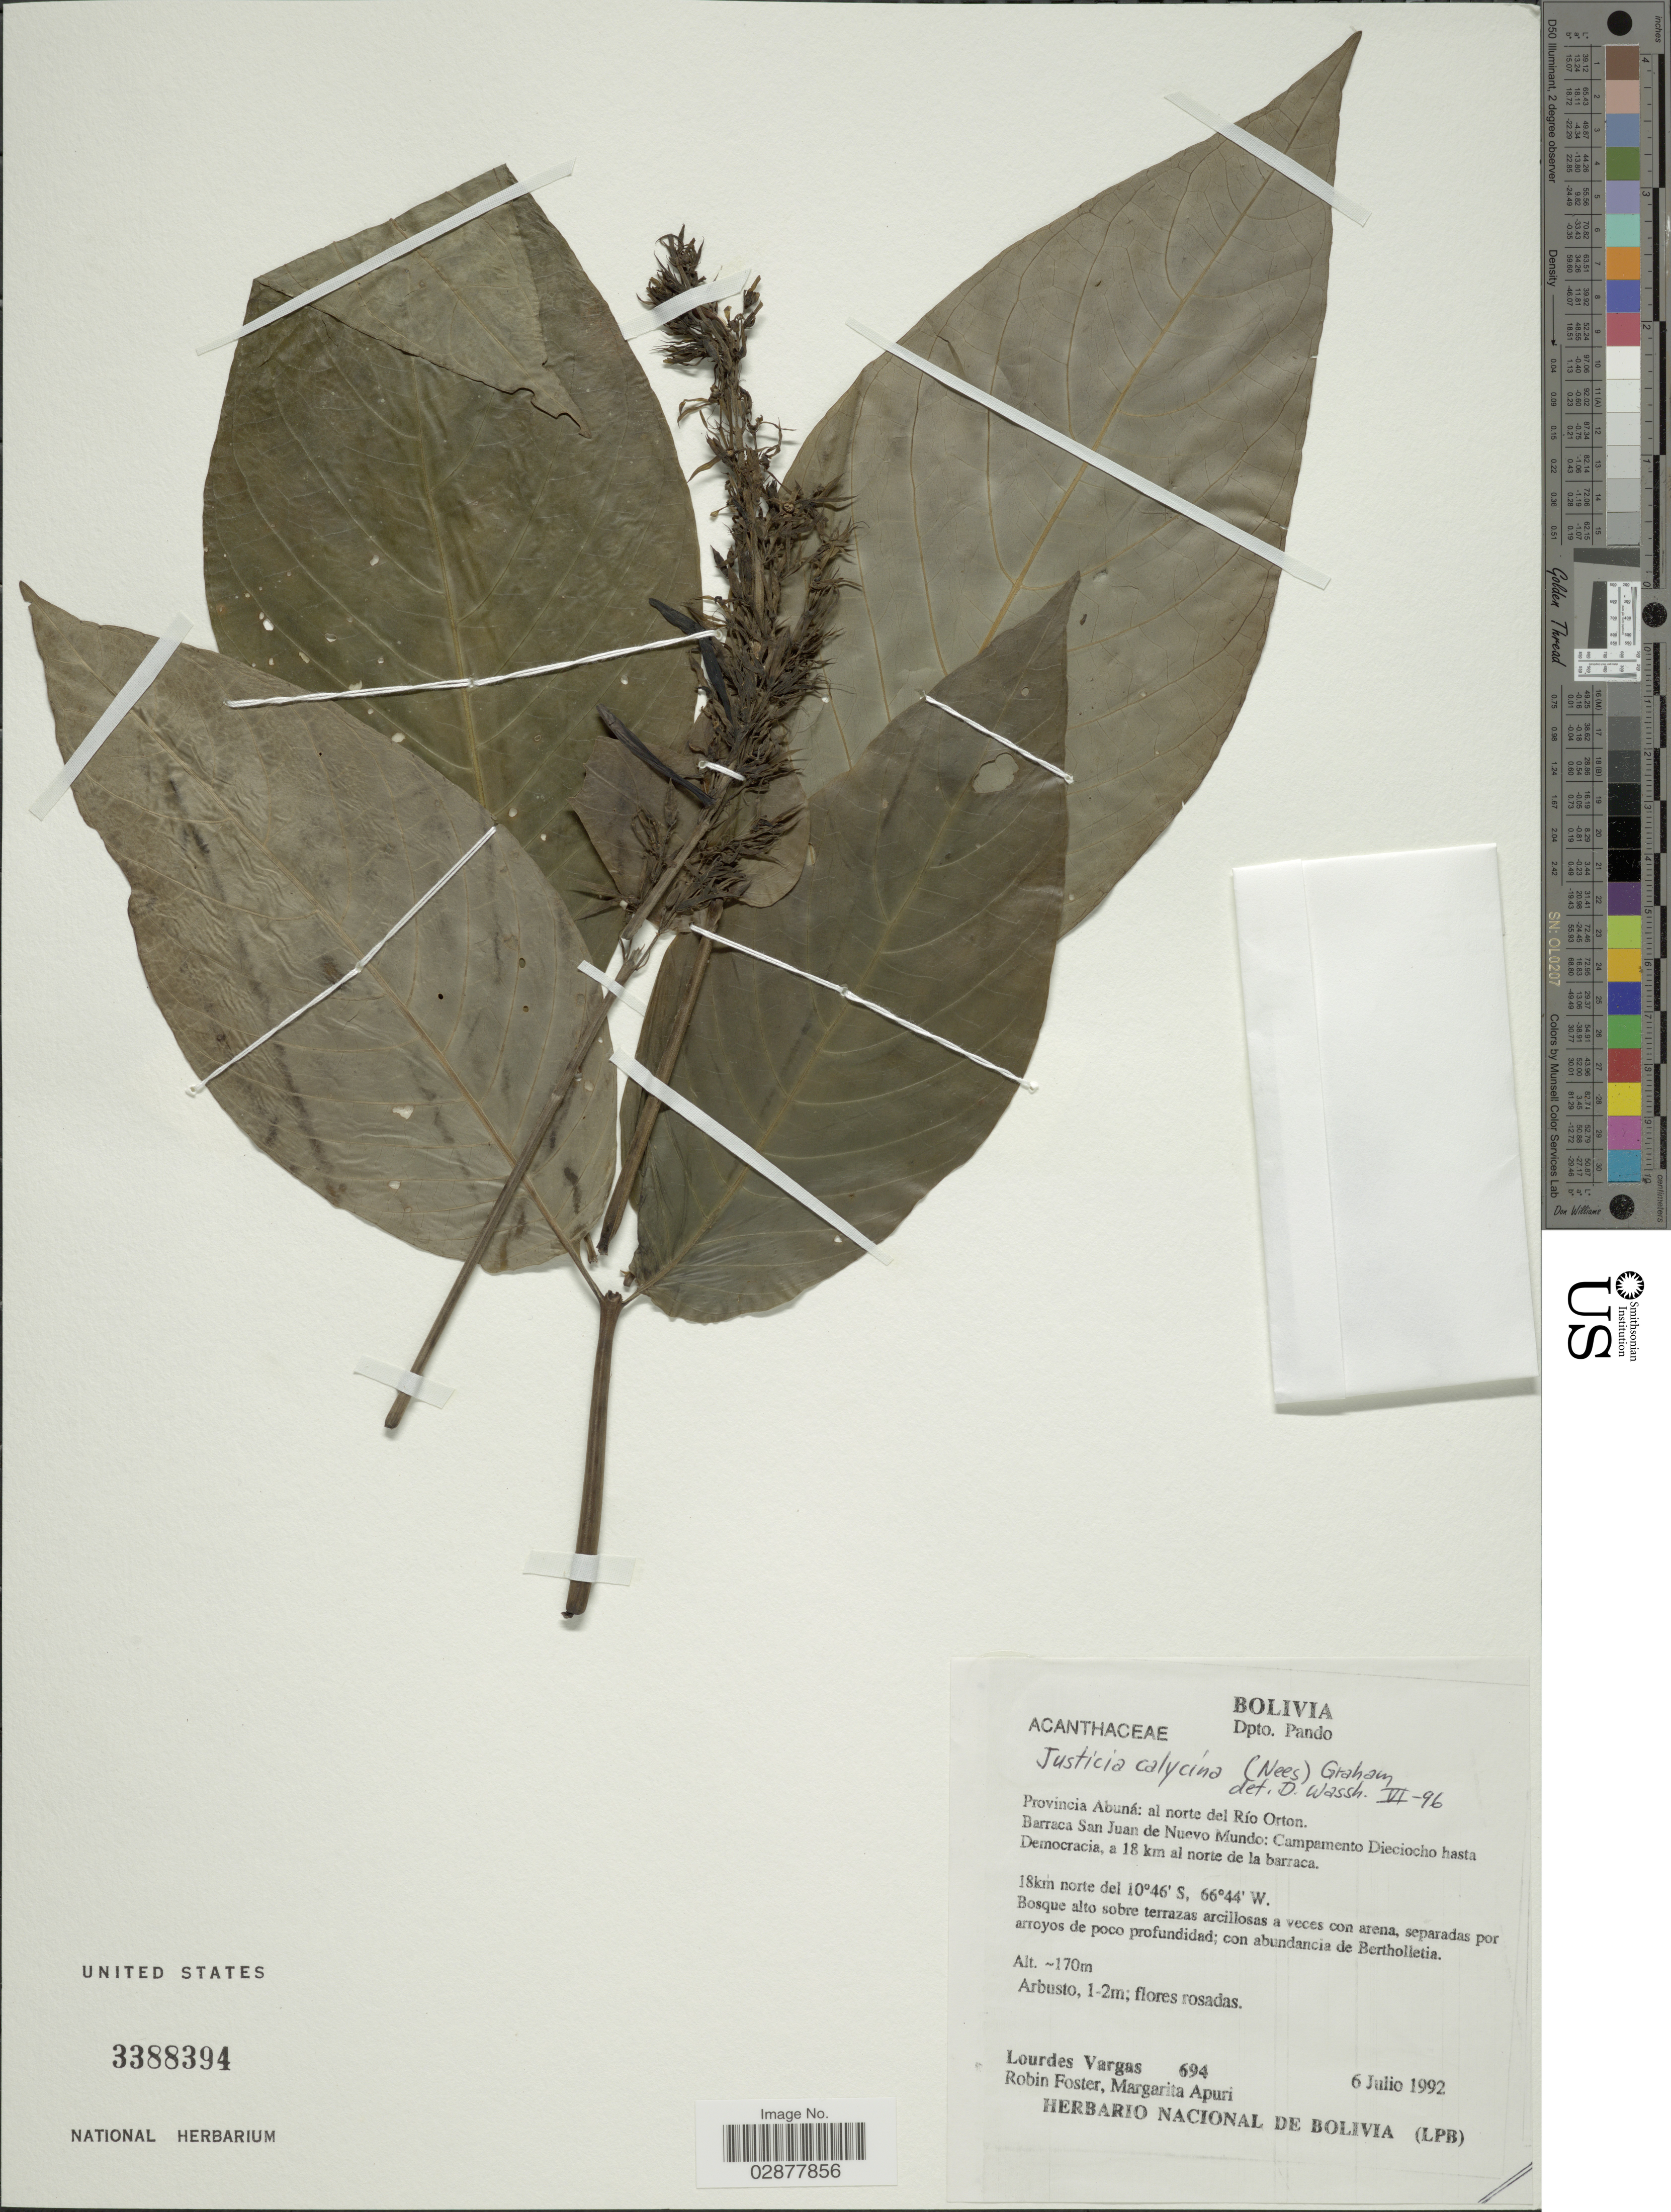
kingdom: Plantae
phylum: Tracheophyta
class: Magnoliopsida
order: Lamiales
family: Acanthaceae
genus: Justicia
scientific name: Justicia calycina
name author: (Nees) V.A.W. Graham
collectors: L. Vargas, R. B. Foster & M. Apuri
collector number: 694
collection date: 1992-07-06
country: Bolivia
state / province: Pando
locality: Dpto. Pando. Provincia Abuná: al norte del Río Orton. Barraca San Juan de Nuevo Mundo: Campamento Dieciocho hasta Democracia, a 18 km al norte de la barraca.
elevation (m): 170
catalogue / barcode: US 3388394